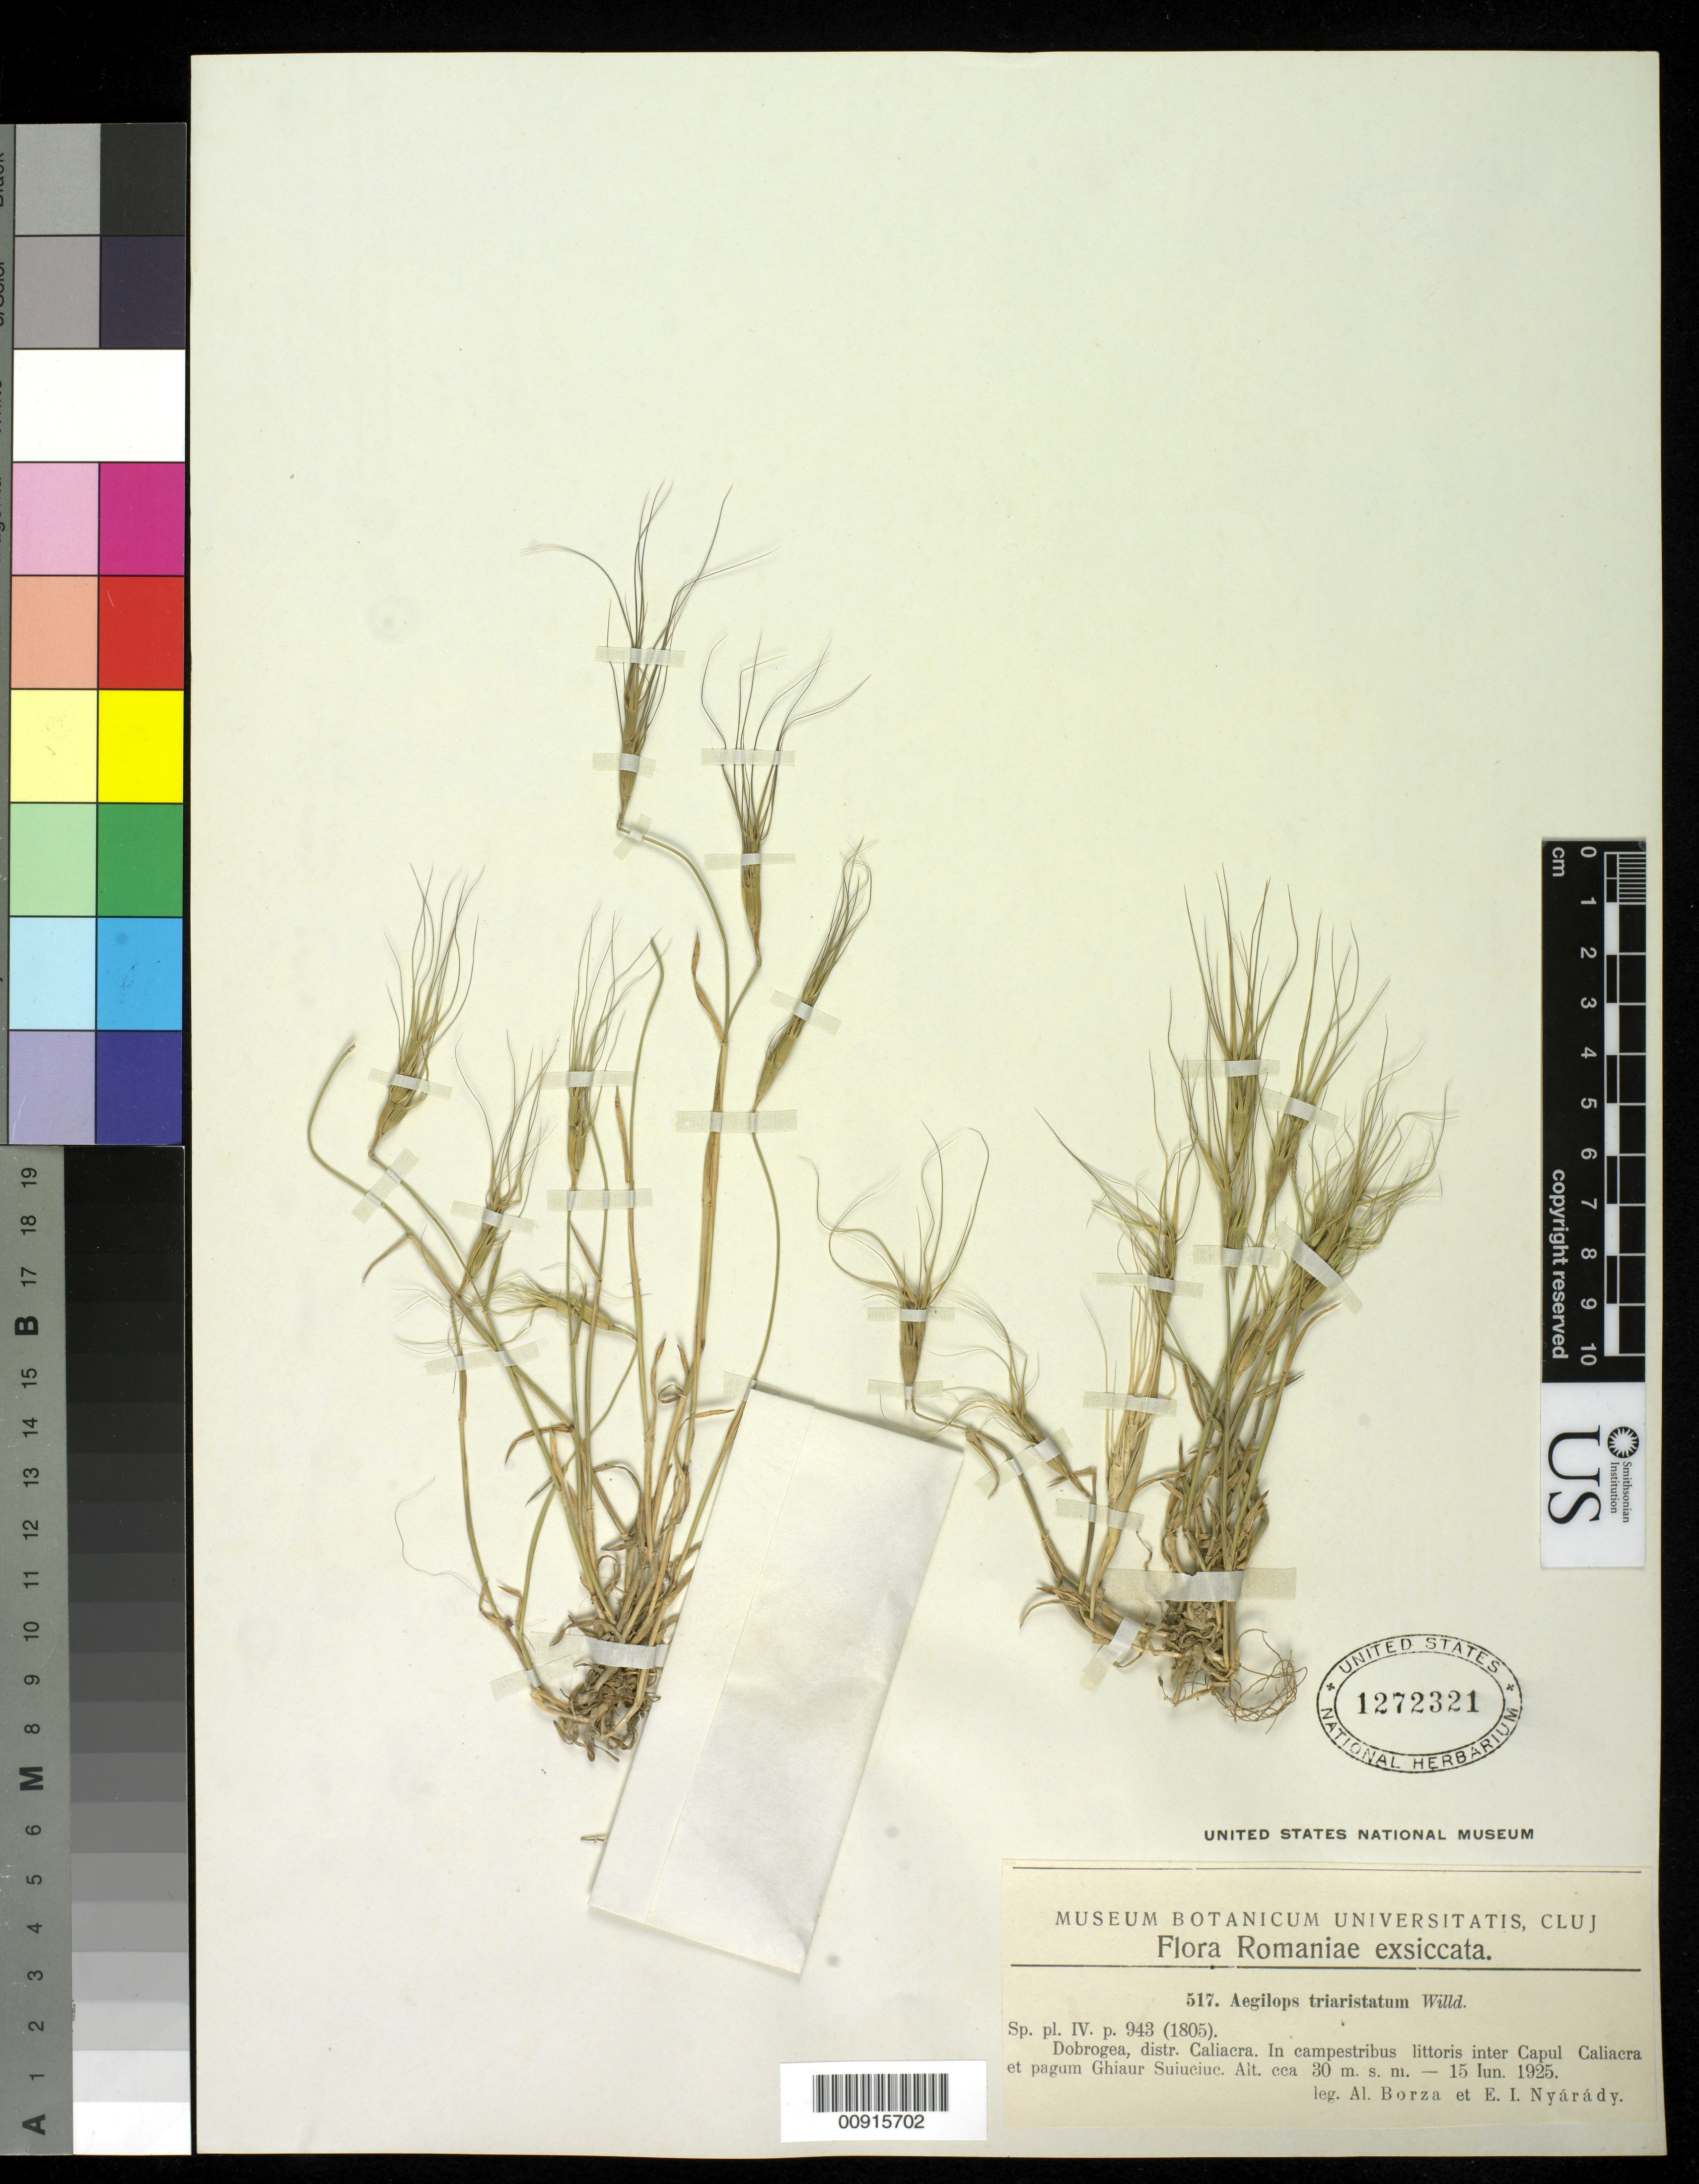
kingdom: Plantae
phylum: Tracheophyta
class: Liliopsida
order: Poales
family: Poaceae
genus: Aegilops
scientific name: Aegilops triuncialis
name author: L.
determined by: Poaceae Reorganization Project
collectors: A. Borza & E. Nyarady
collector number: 517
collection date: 1925-06-15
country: Bulgaria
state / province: Dobrich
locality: Dobrogea. Caliacra, btwn Capul Caliacra and Ghiaur Suiuciuc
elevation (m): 30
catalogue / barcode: US 1272321